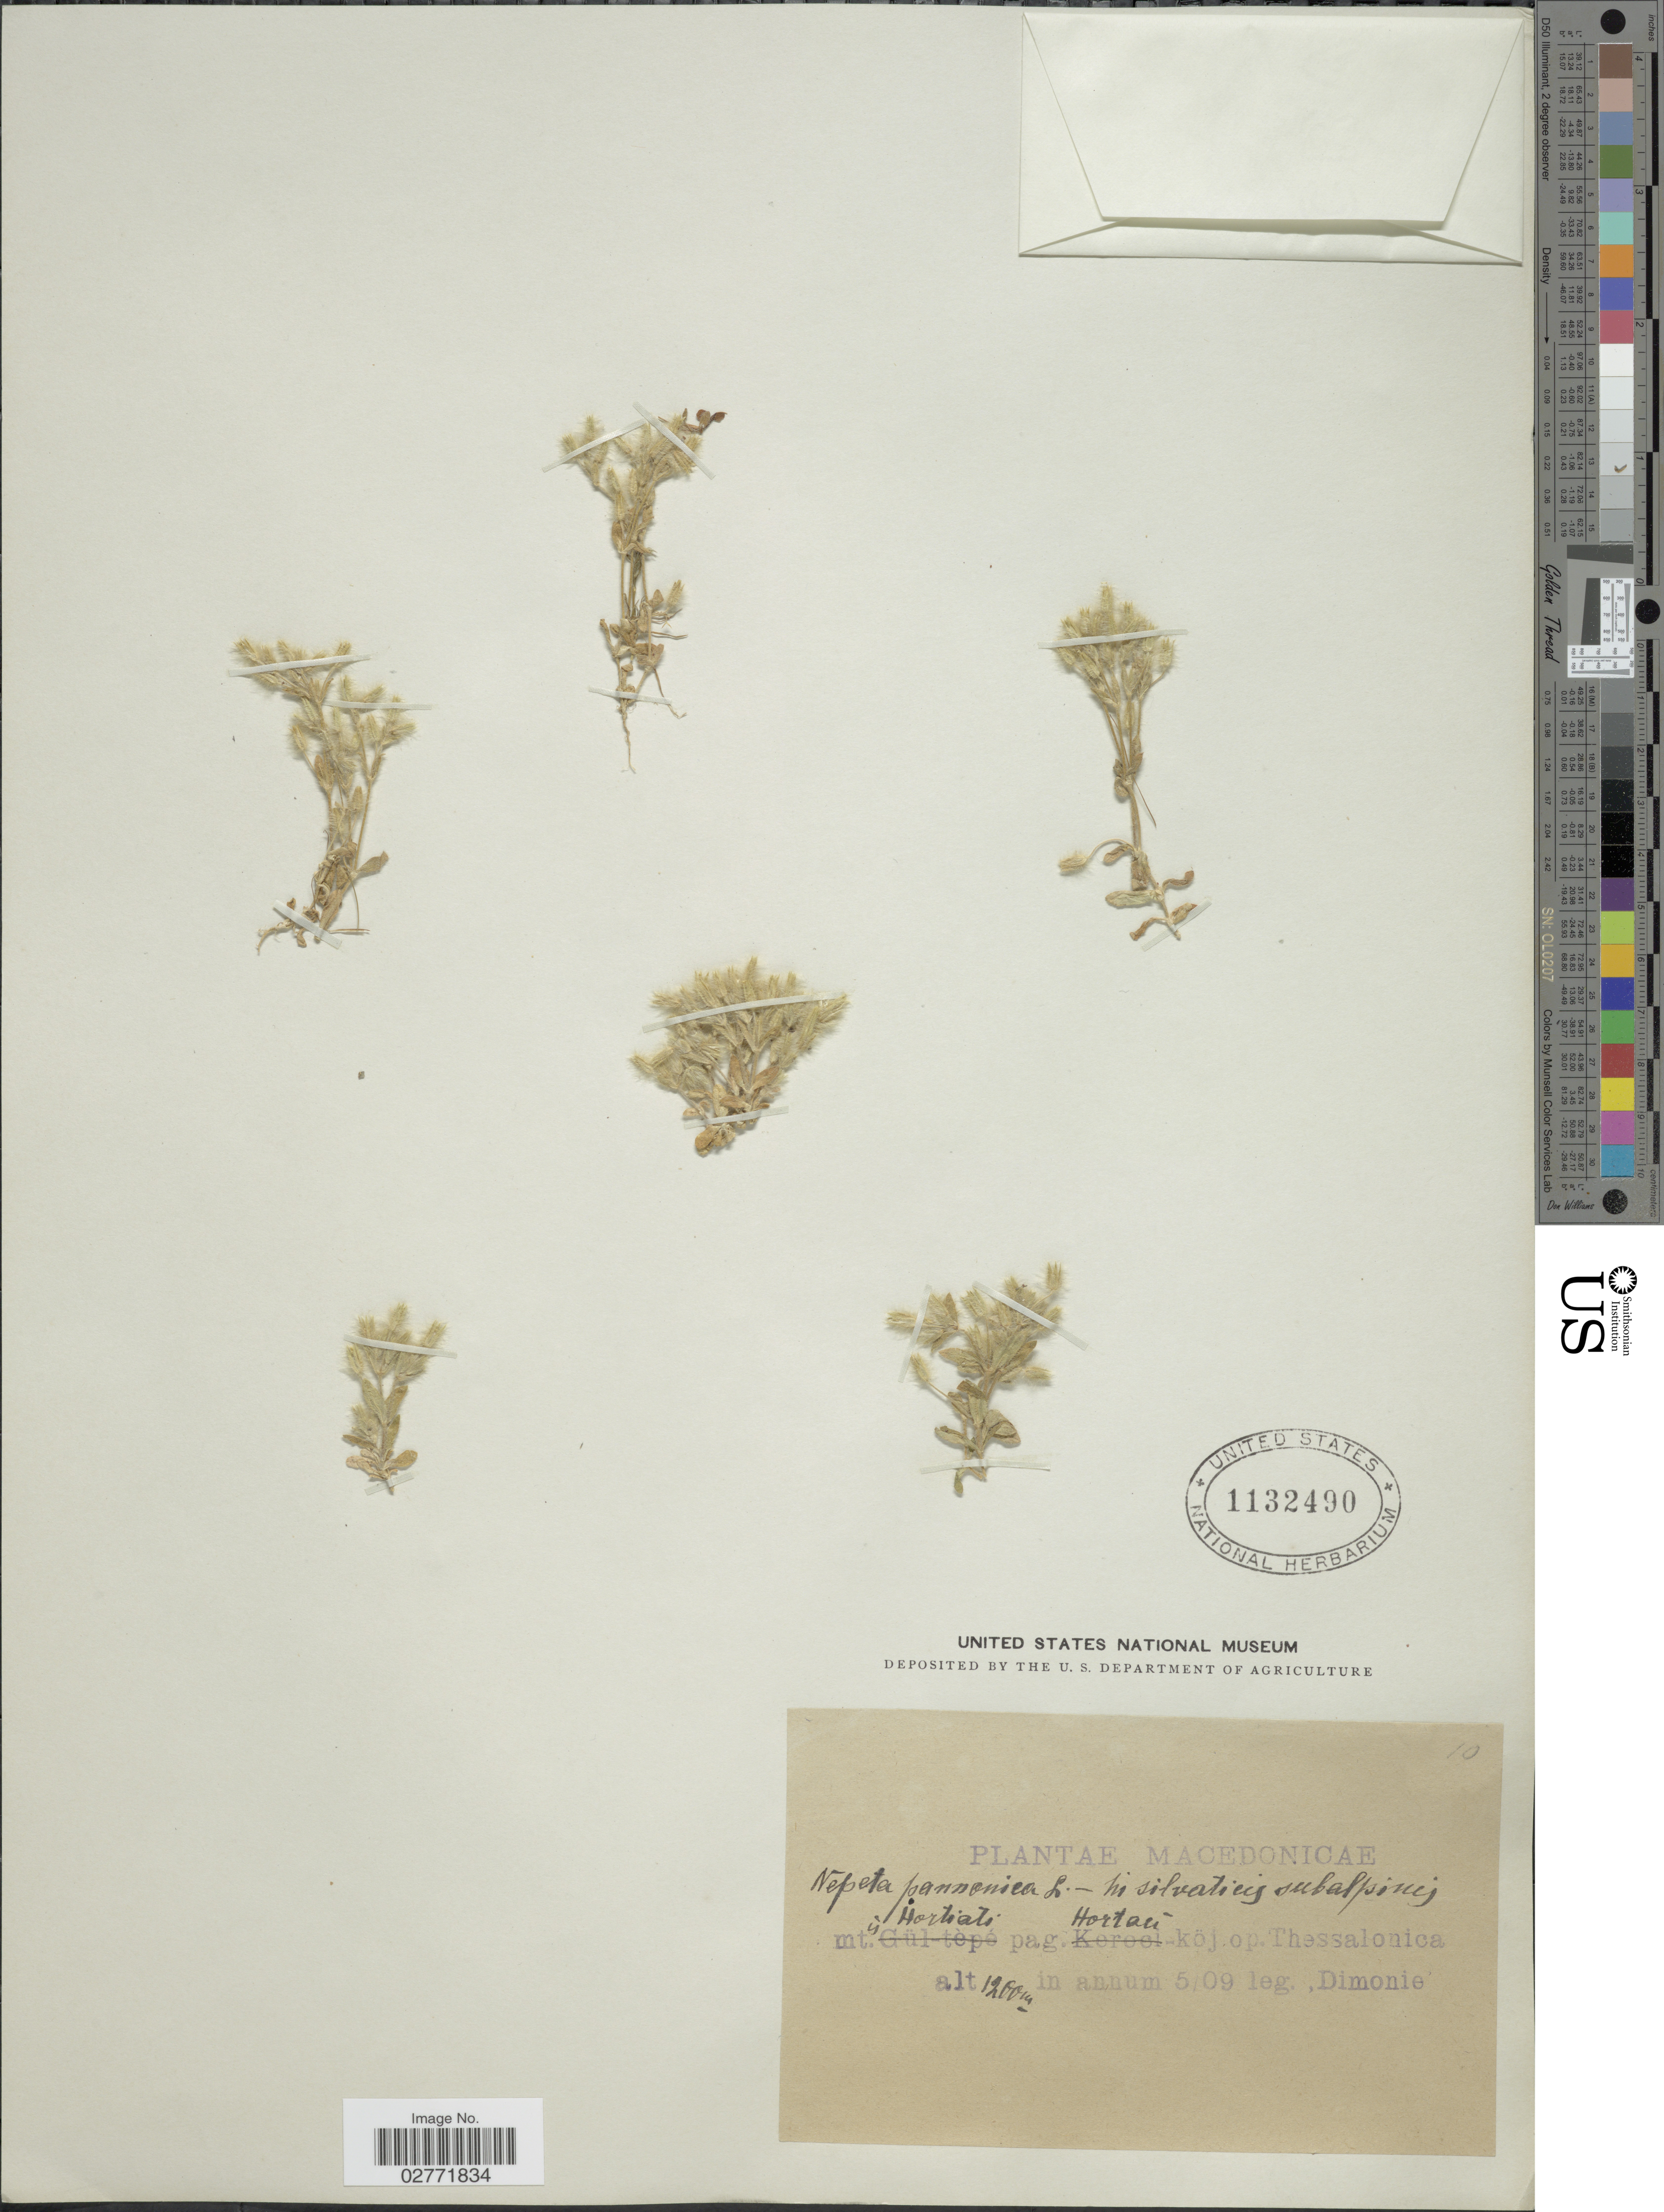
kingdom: Plantae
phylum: Tracheophyta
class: Magnoliopsida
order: Lamiales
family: Lamiaceae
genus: Nepeta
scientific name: Nepeta pannonica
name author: L.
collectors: -. Dimonie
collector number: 10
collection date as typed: Transcribed d/m/y: /5/9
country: North Macedonia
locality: Mt. Hortiati pag. Hortaú-köj. op. Thessalonica.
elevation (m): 1200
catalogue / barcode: US 1132490